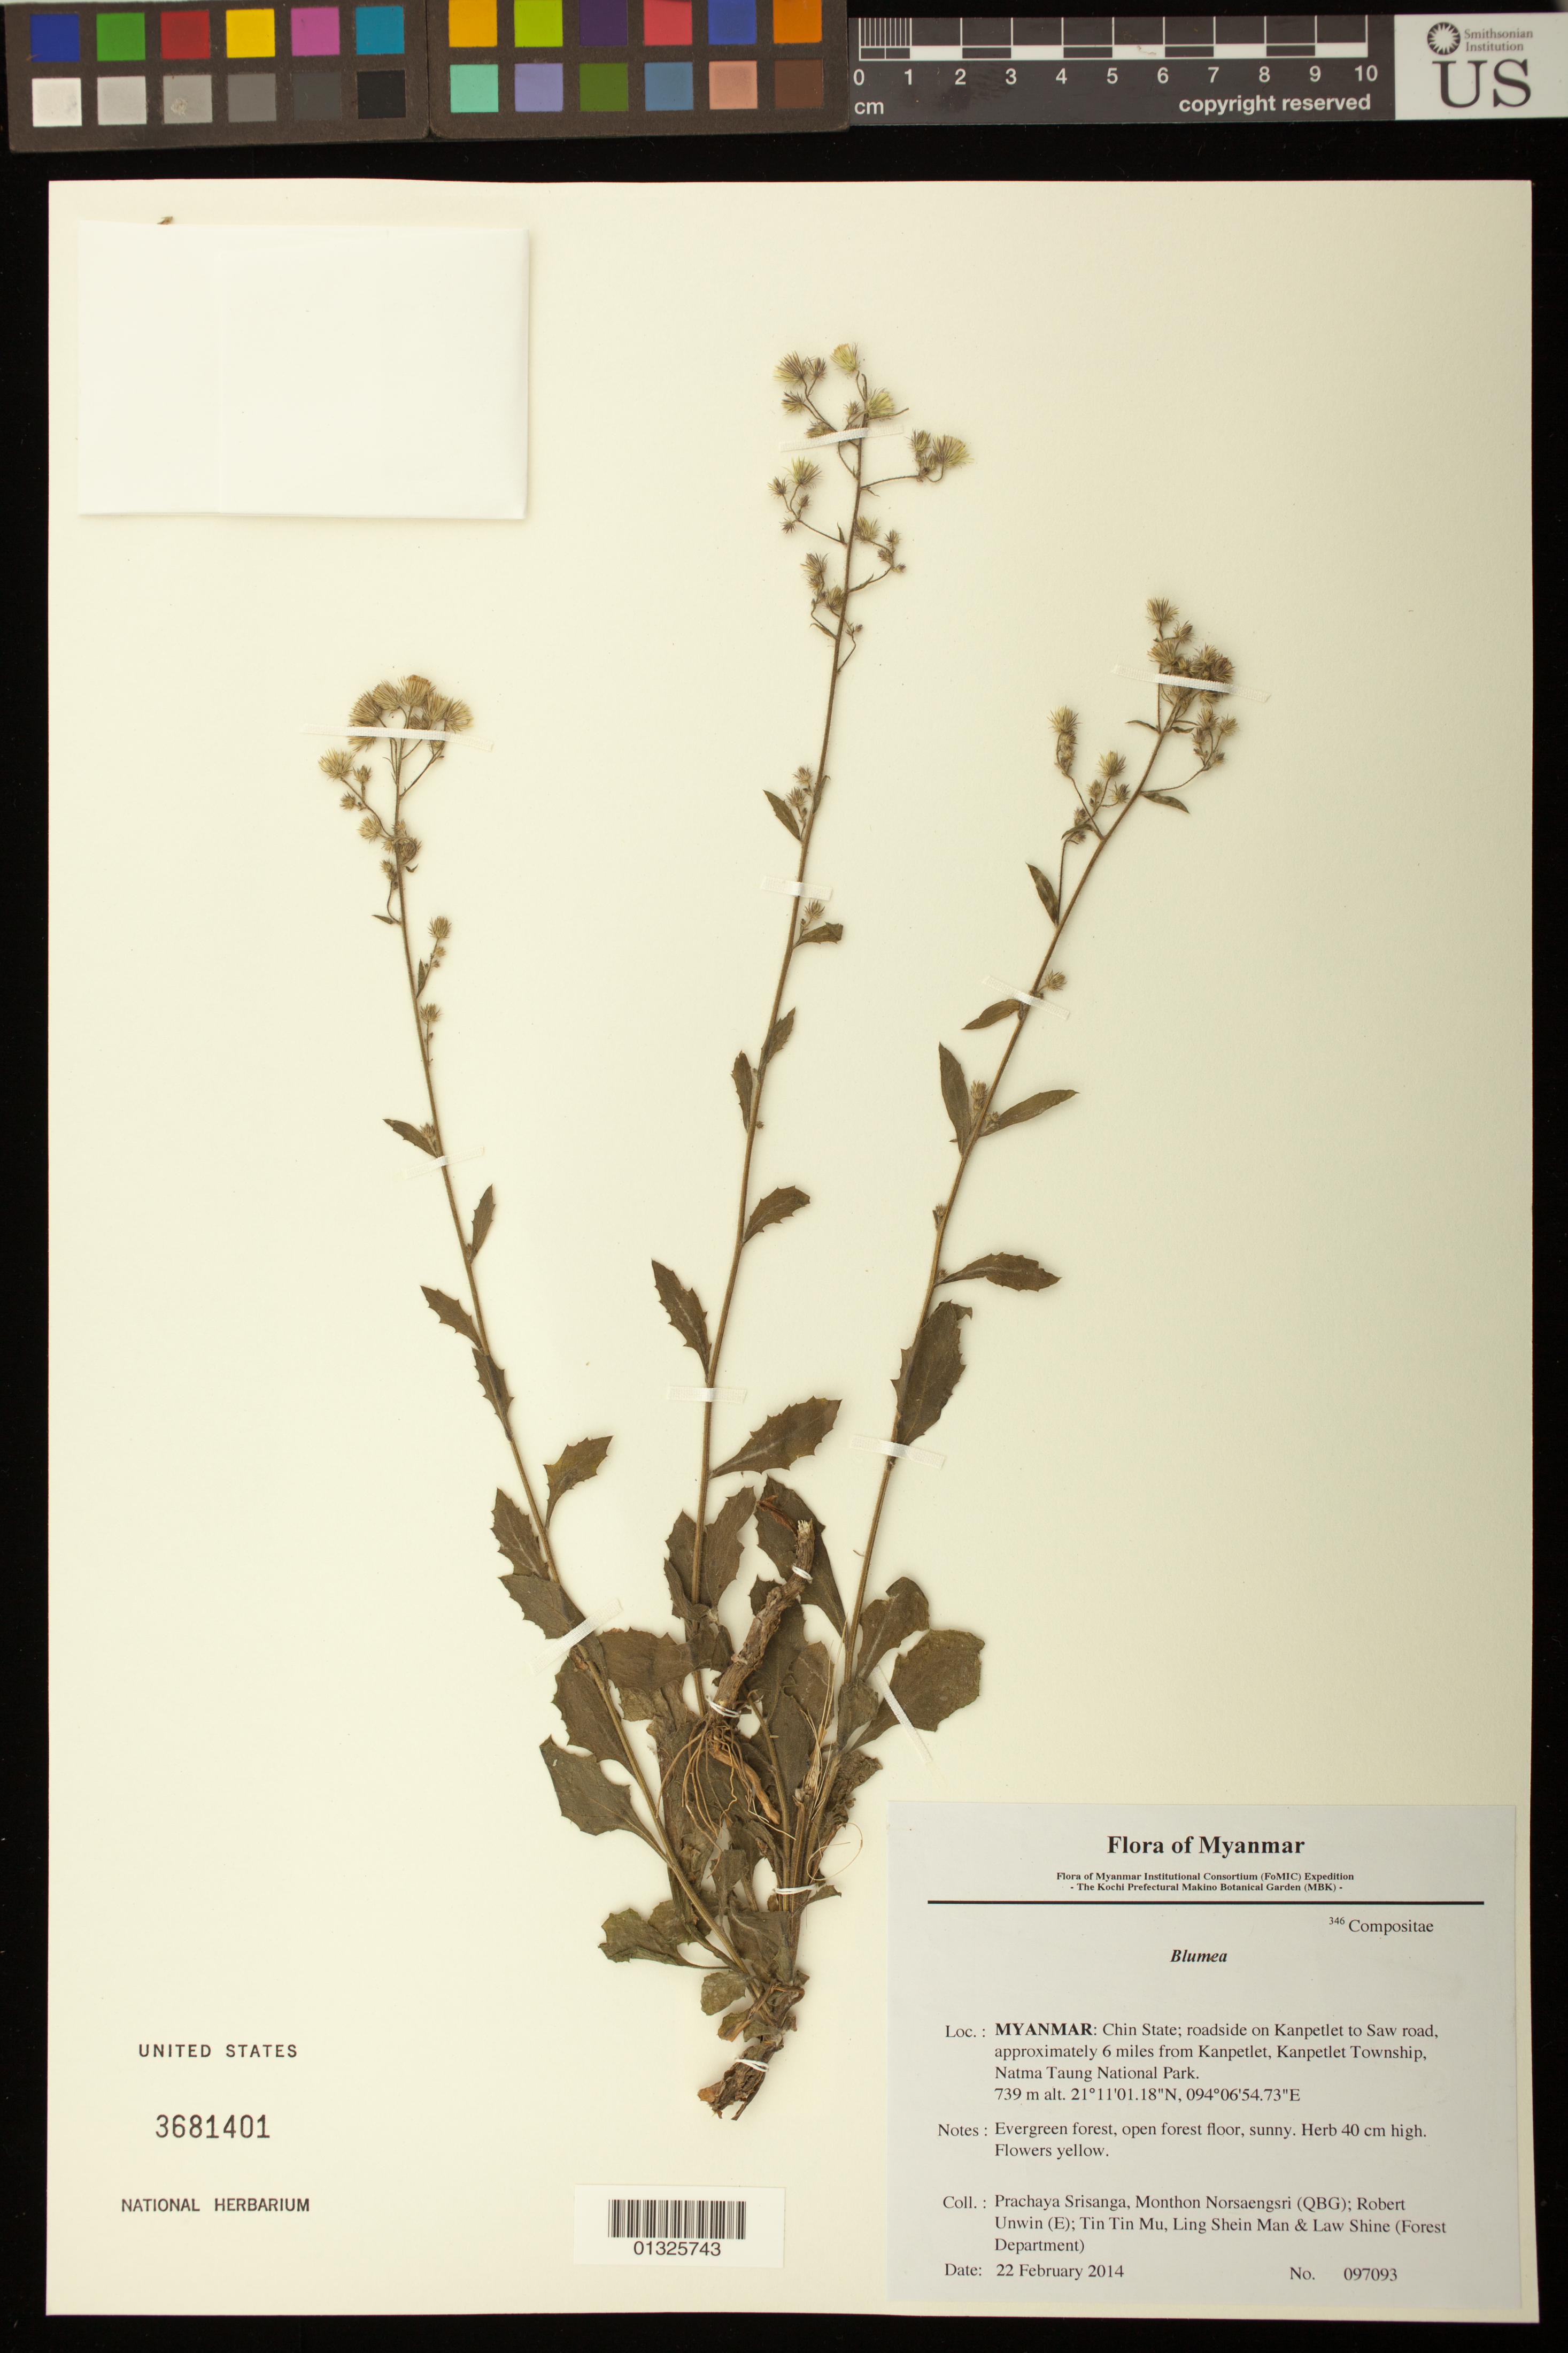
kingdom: Plantae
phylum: Tracheophyta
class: Magnoliopsida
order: Asterales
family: Asteraceae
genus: Blumea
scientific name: Blumea sp.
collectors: P. Srisanga, M. Norsaengsri, R. Unwin, Tin Tin Mu, Ling Shein Man & L. Shine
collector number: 97093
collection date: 2014-02-22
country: Myanmar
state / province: Chin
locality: Roadside on Kanpetlet to Saw road, approximately 6 miles from Kanpetlet, Kanpetlet Township, Natma Taung National Park.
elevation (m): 739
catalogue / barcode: US 3681401